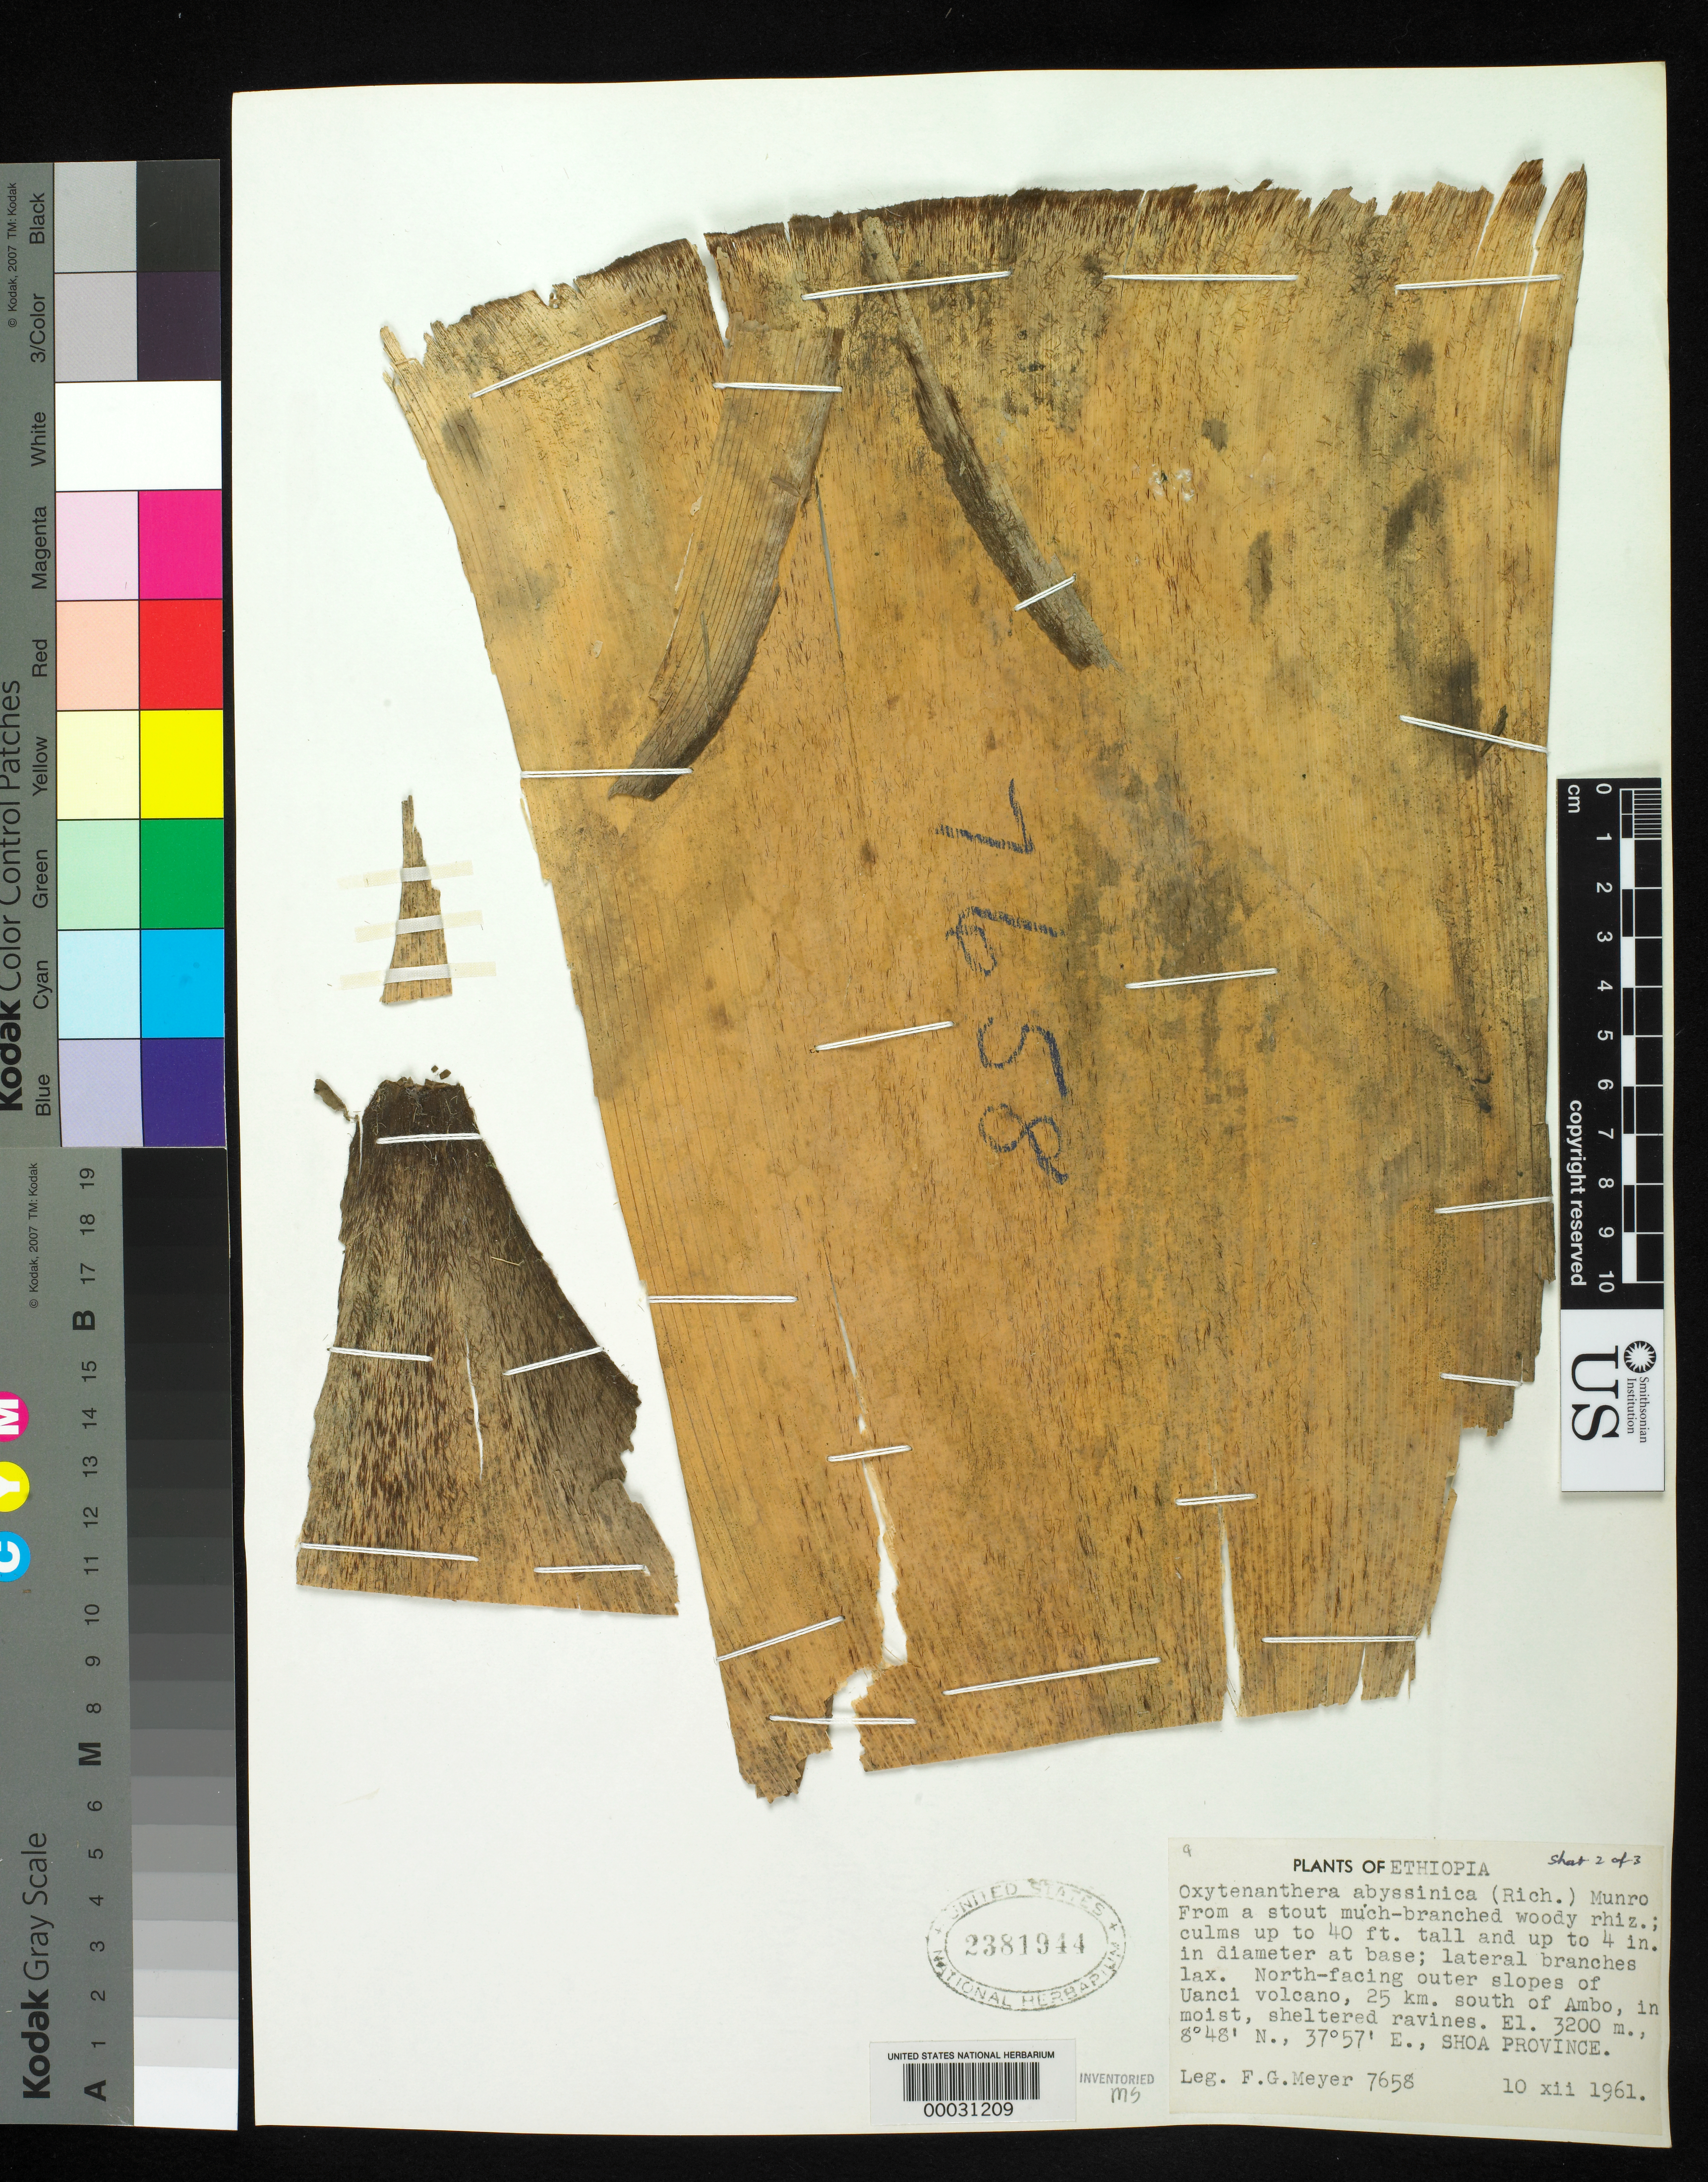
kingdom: Plantae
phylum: Tracheophyta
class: Liliopsida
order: Poales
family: Poaceae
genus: Oldeania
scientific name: Oldeania alpina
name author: (K. Schum.) Stapleton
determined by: Poaceae Reorganization Project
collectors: F. G. Meyer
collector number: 7658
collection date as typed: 10 Dec 1961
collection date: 1961-12-10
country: Ethiopia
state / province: Oromiya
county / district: Shewa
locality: Uanci volcano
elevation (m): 3200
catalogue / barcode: US 2381944